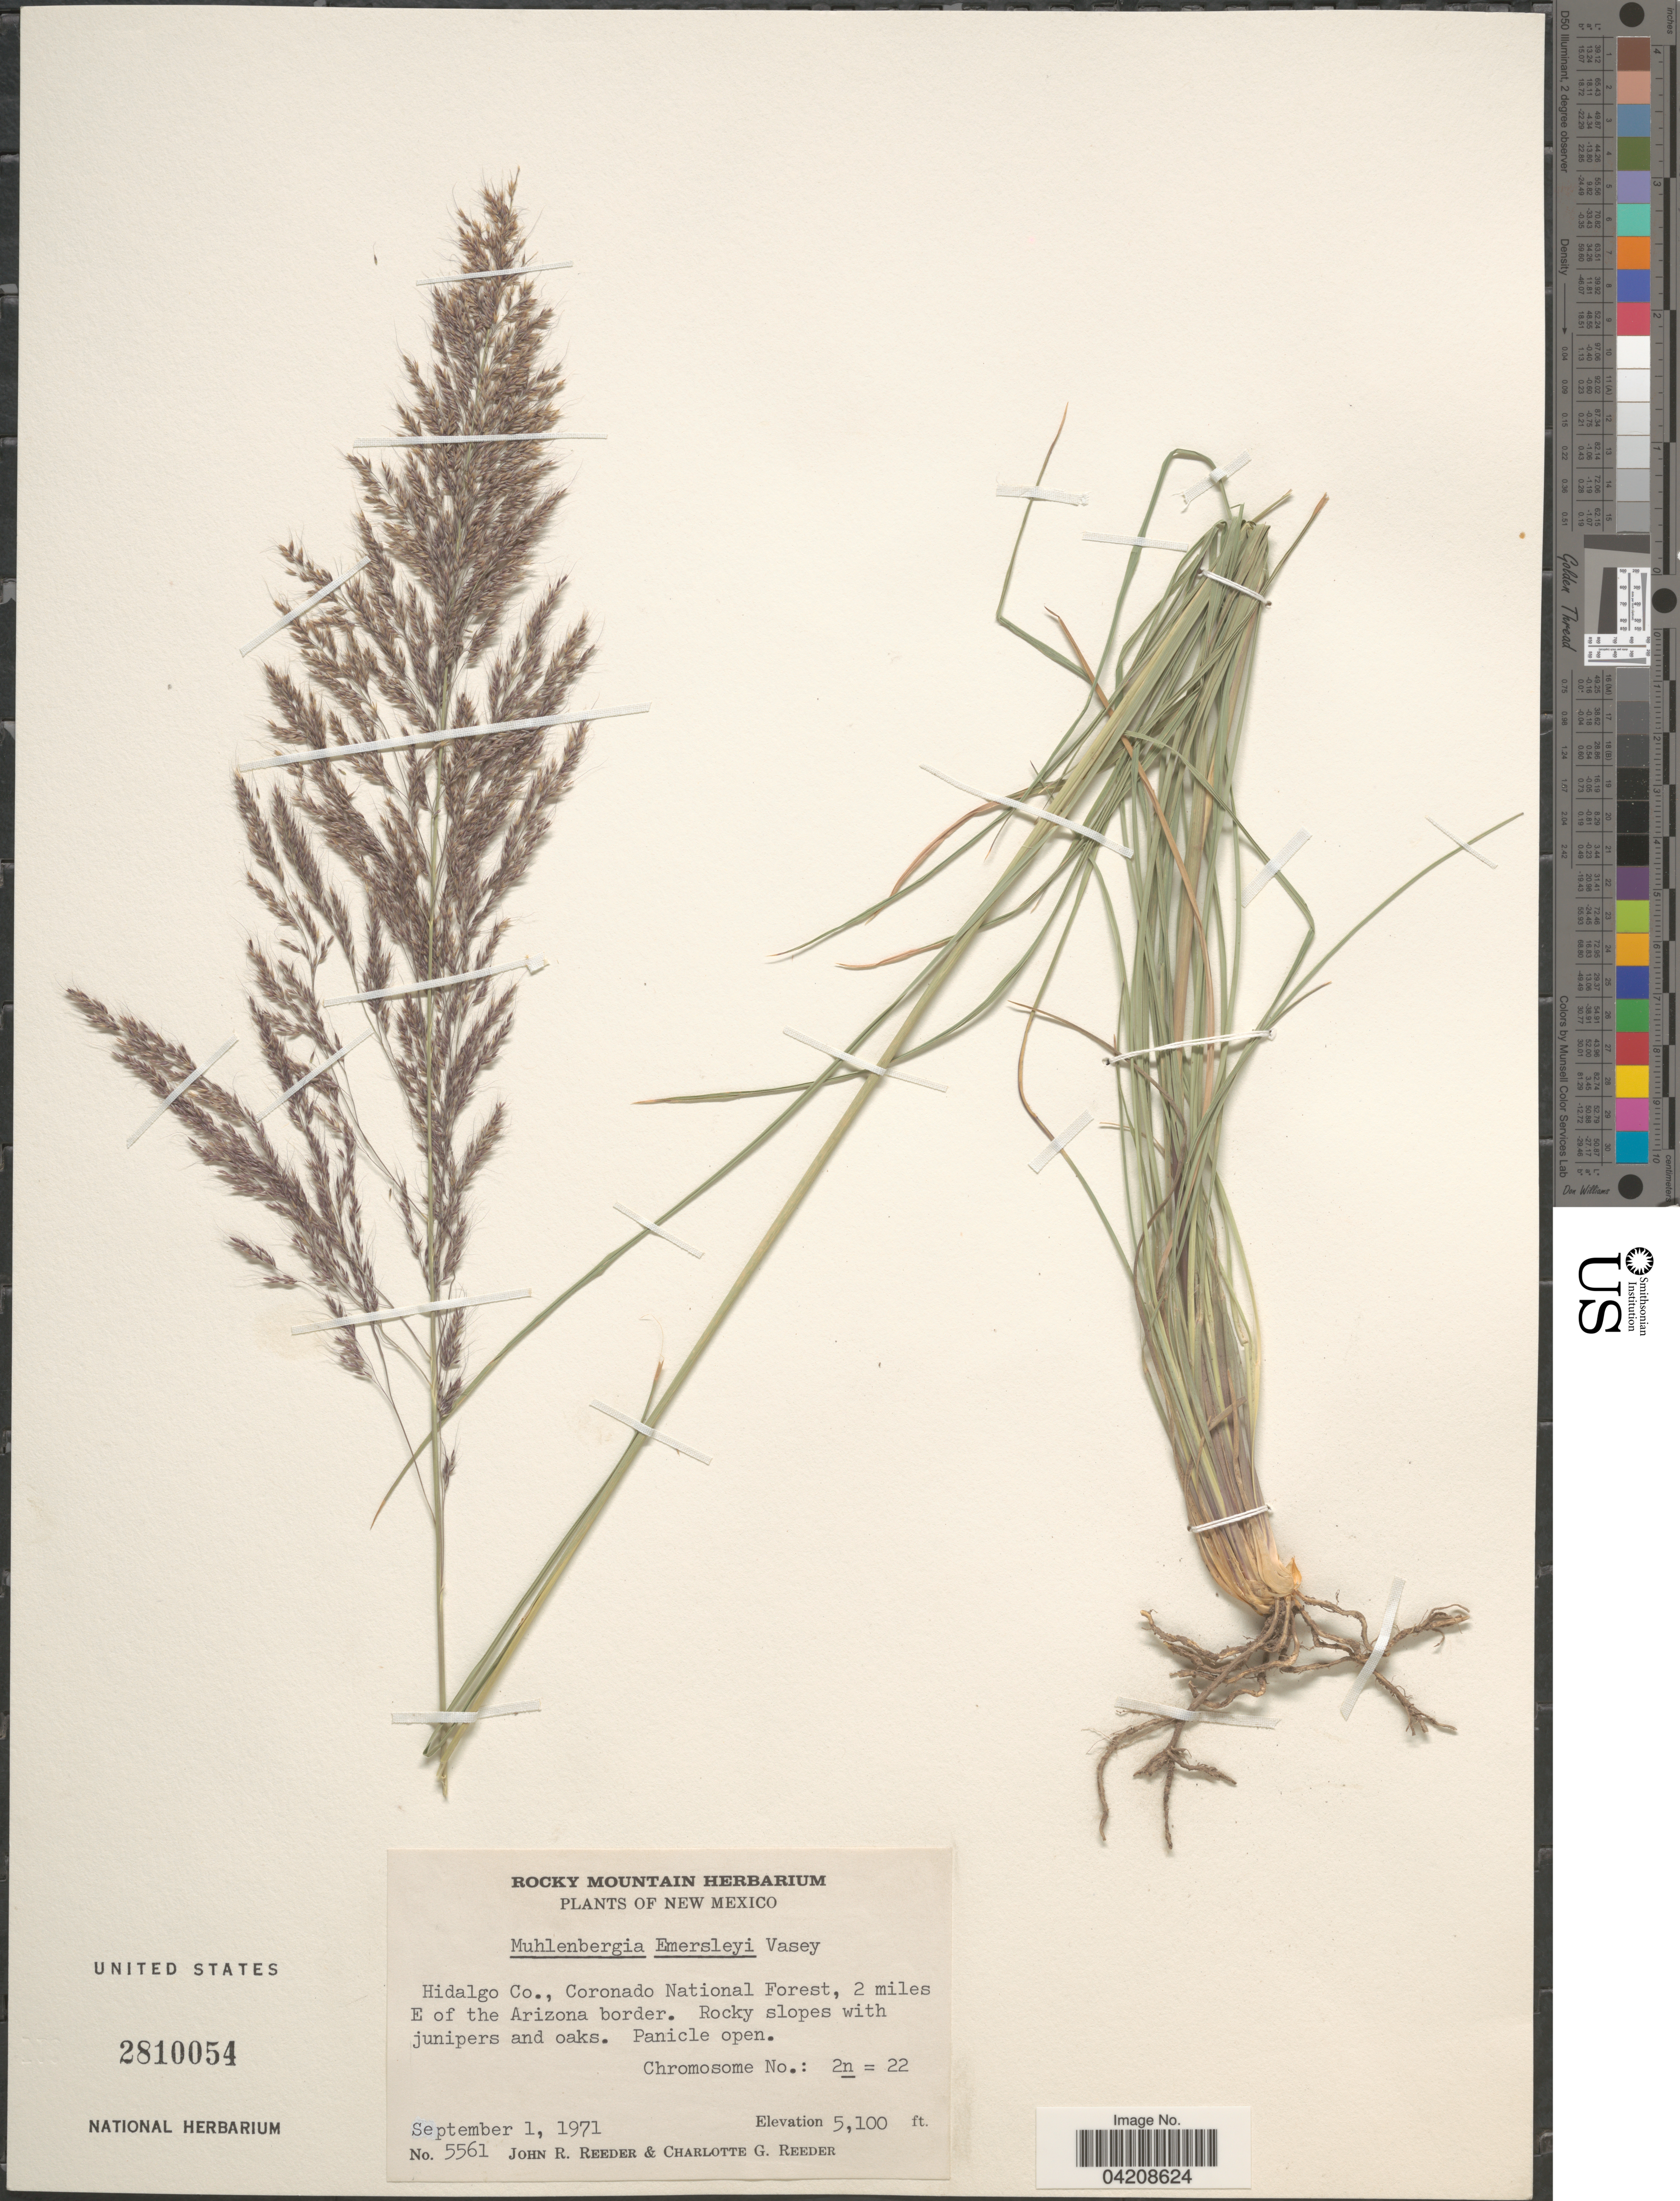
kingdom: Plantae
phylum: Tracheophyta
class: Liliopsida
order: Poales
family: Poaceae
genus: Muhlenbergia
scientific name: Muhlenbergia emersleyi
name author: Vasey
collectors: J. R. Reeder & C. G. Reeder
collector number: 5561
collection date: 1971-09-01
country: United States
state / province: New Mexico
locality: Hidalgo Co., Coronado National Forest, 2 miles E of the Arizona border.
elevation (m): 1554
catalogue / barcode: US 2810054